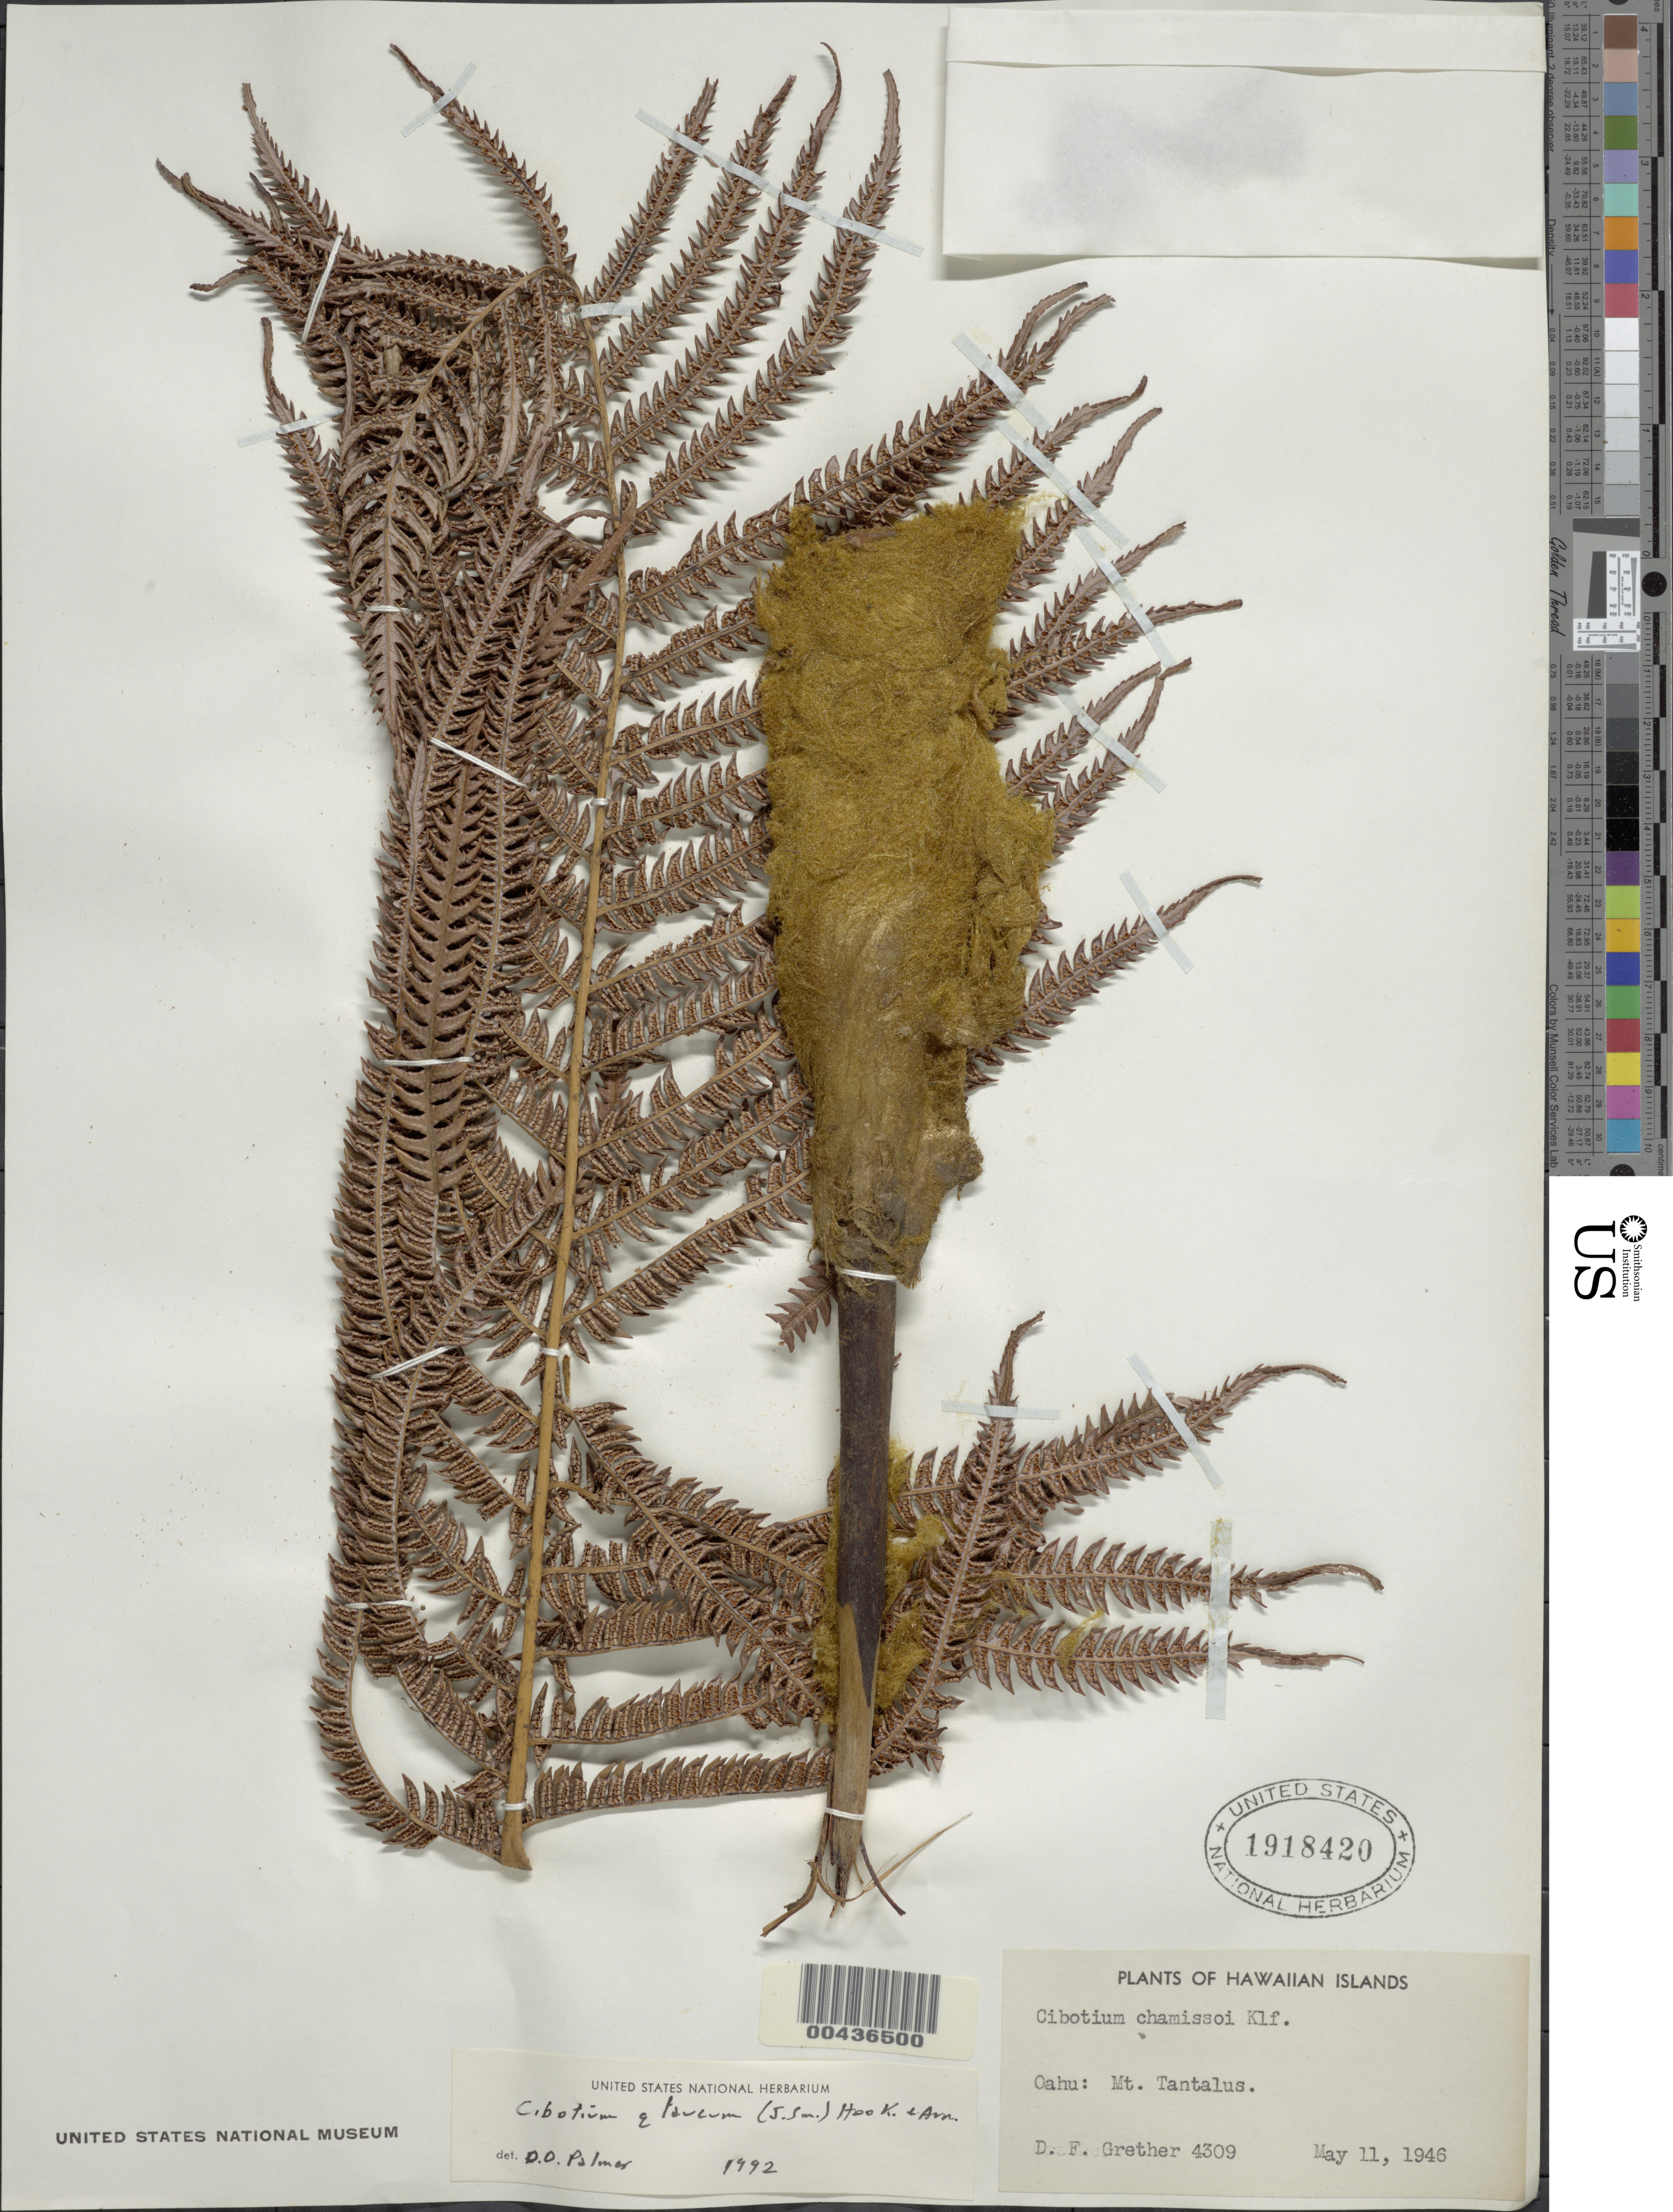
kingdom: Plantae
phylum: Tracheophyta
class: Polypodiopsida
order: Cyatheales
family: Cibotiaceae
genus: Cibotium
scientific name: Cibotium glaucum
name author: (Sm.) Hook. & Arn.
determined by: Palmer, D. D.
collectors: D. F. Grether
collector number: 4309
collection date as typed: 11 May 1946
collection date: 1946-05-11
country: United States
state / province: Hawaii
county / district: Honolulu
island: Oahu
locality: Mt. Tantalus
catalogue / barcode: US 1918420